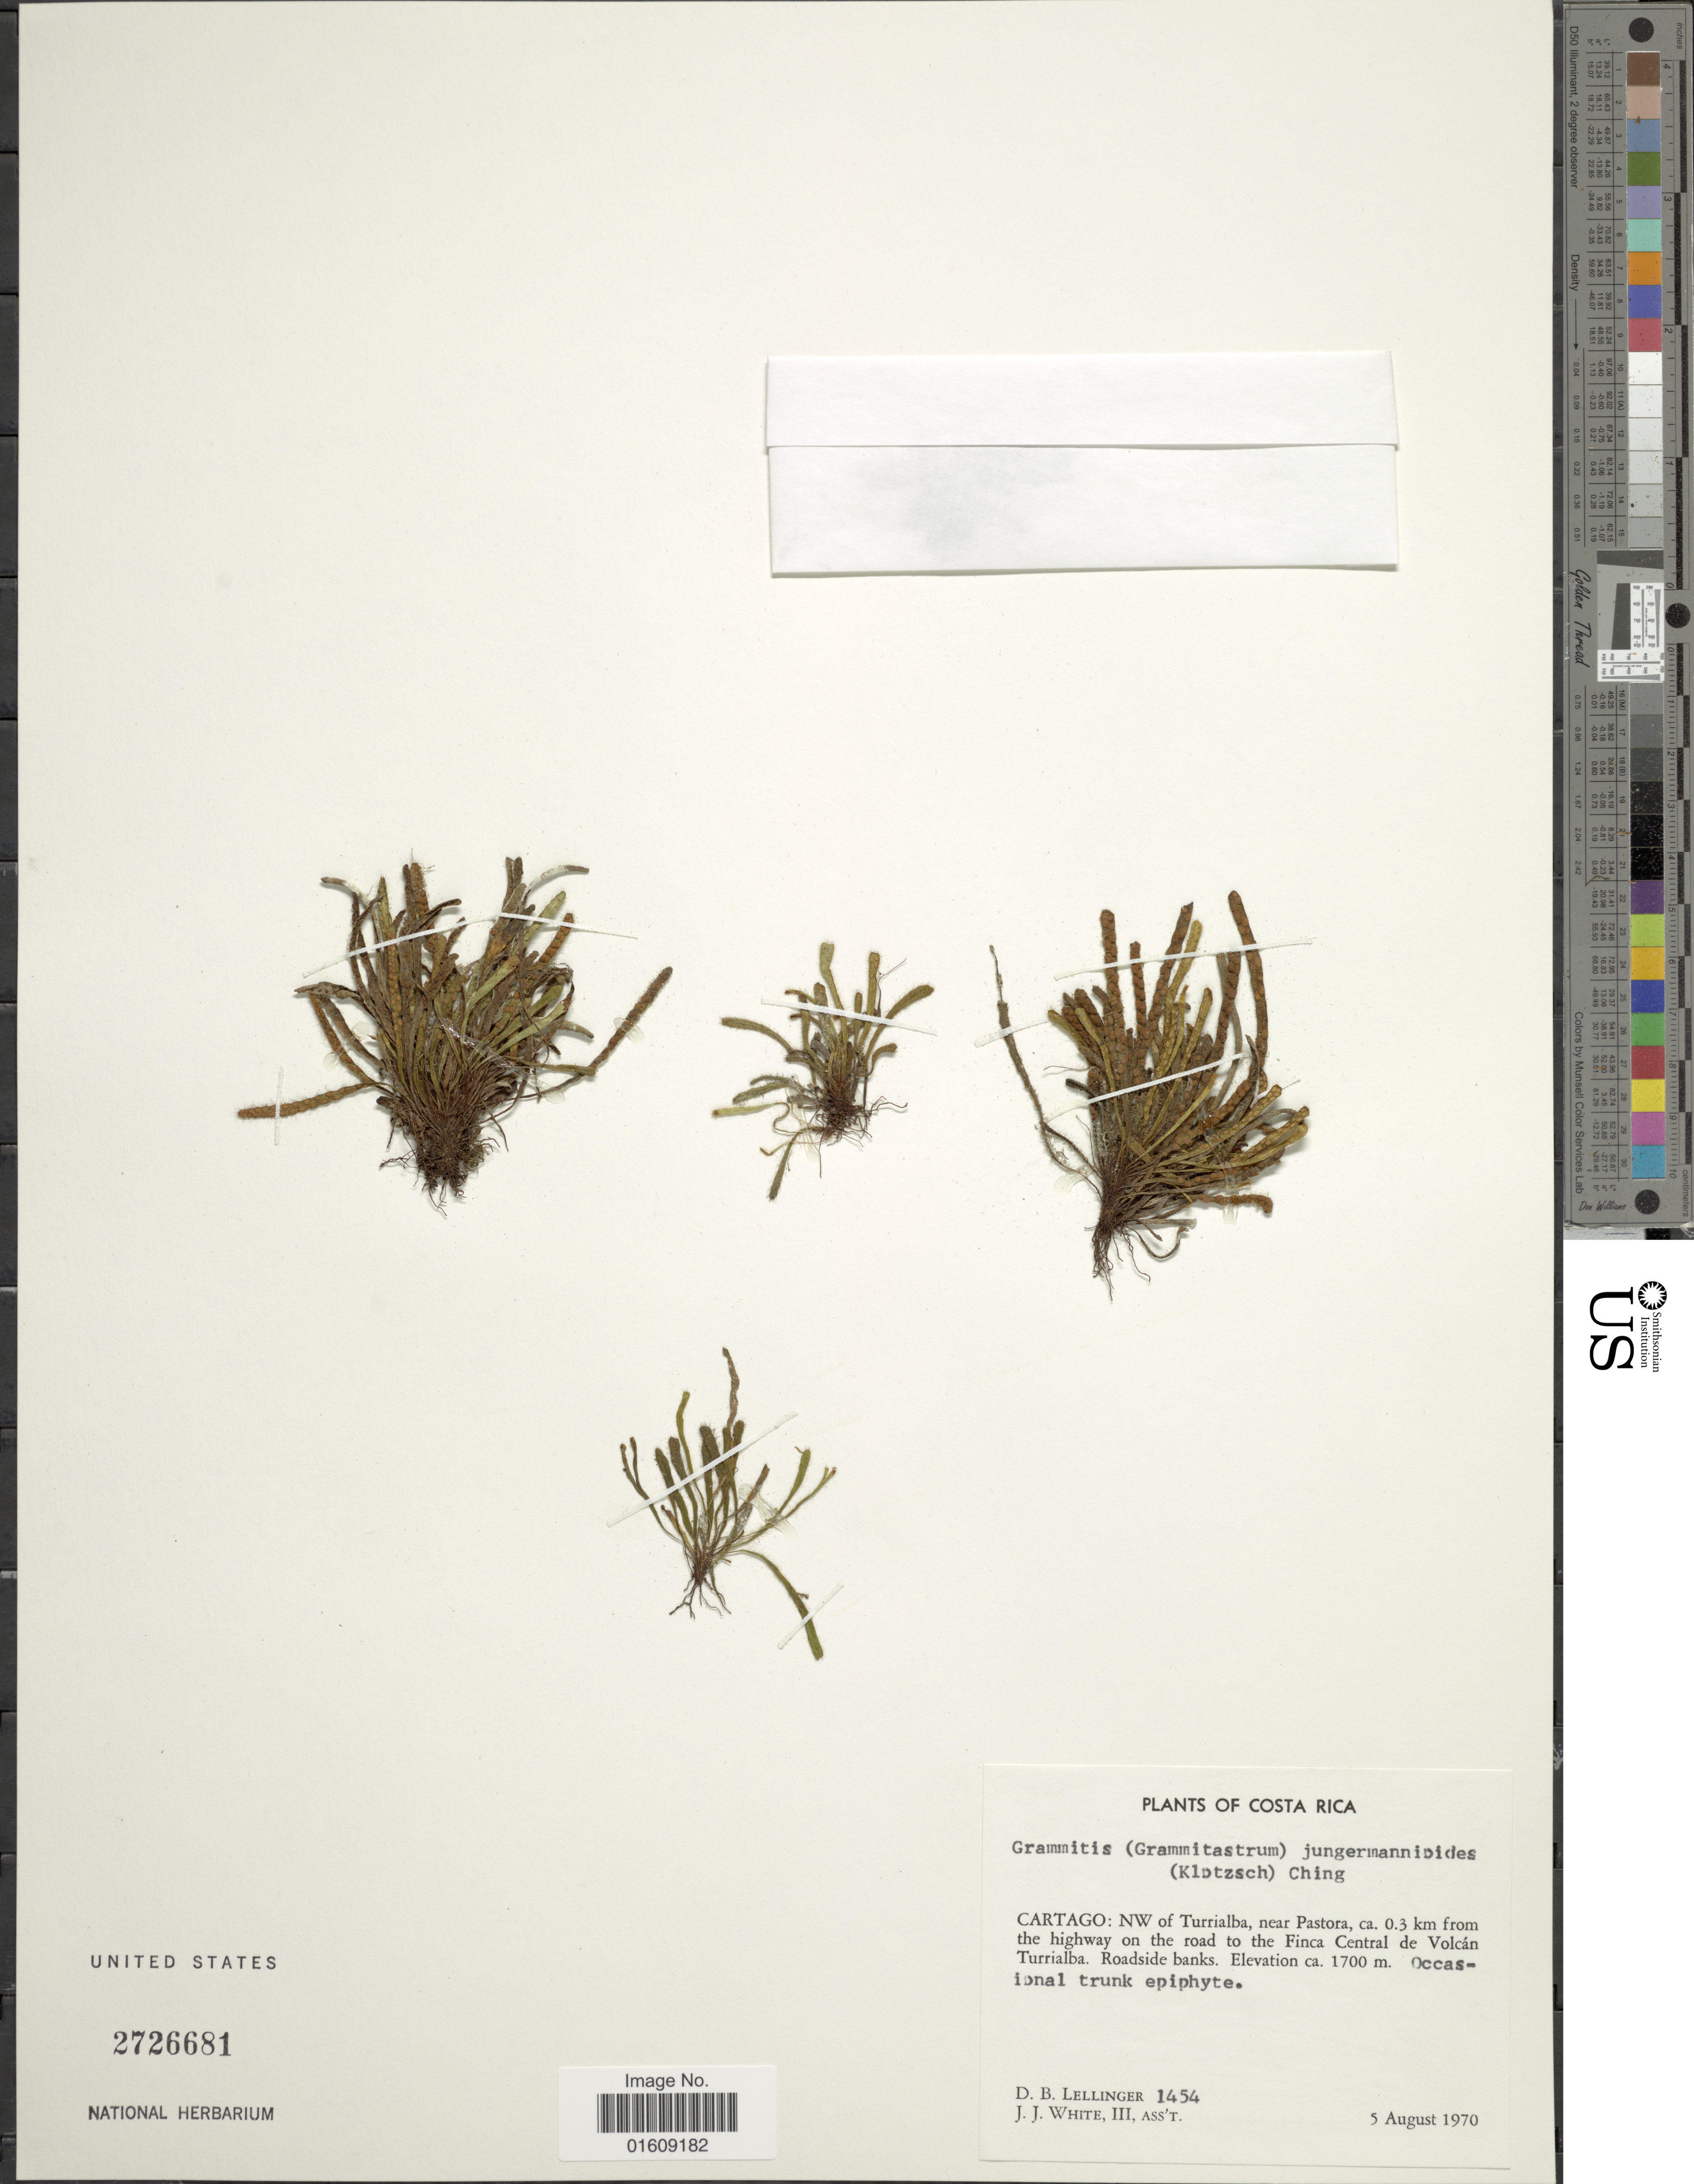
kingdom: Plantae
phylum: Tracheophyta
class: Polypodiopsida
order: Polypodiales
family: Polypodiaceae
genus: Ceradenia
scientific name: Ceradenia jungermannioides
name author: (Klotzsch) L.E. Bishop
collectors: D. B. Lellinger & J. J. White III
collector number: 1454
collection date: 1970-08-05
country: Costa Rica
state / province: Cartago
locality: Costa Rica, Cartago: NW of Turrialba, near Pastora, ca. 0.3 km from the highway on the road to the Finca Central de Volcán Turrialba.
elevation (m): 1700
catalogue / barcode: US 2726681